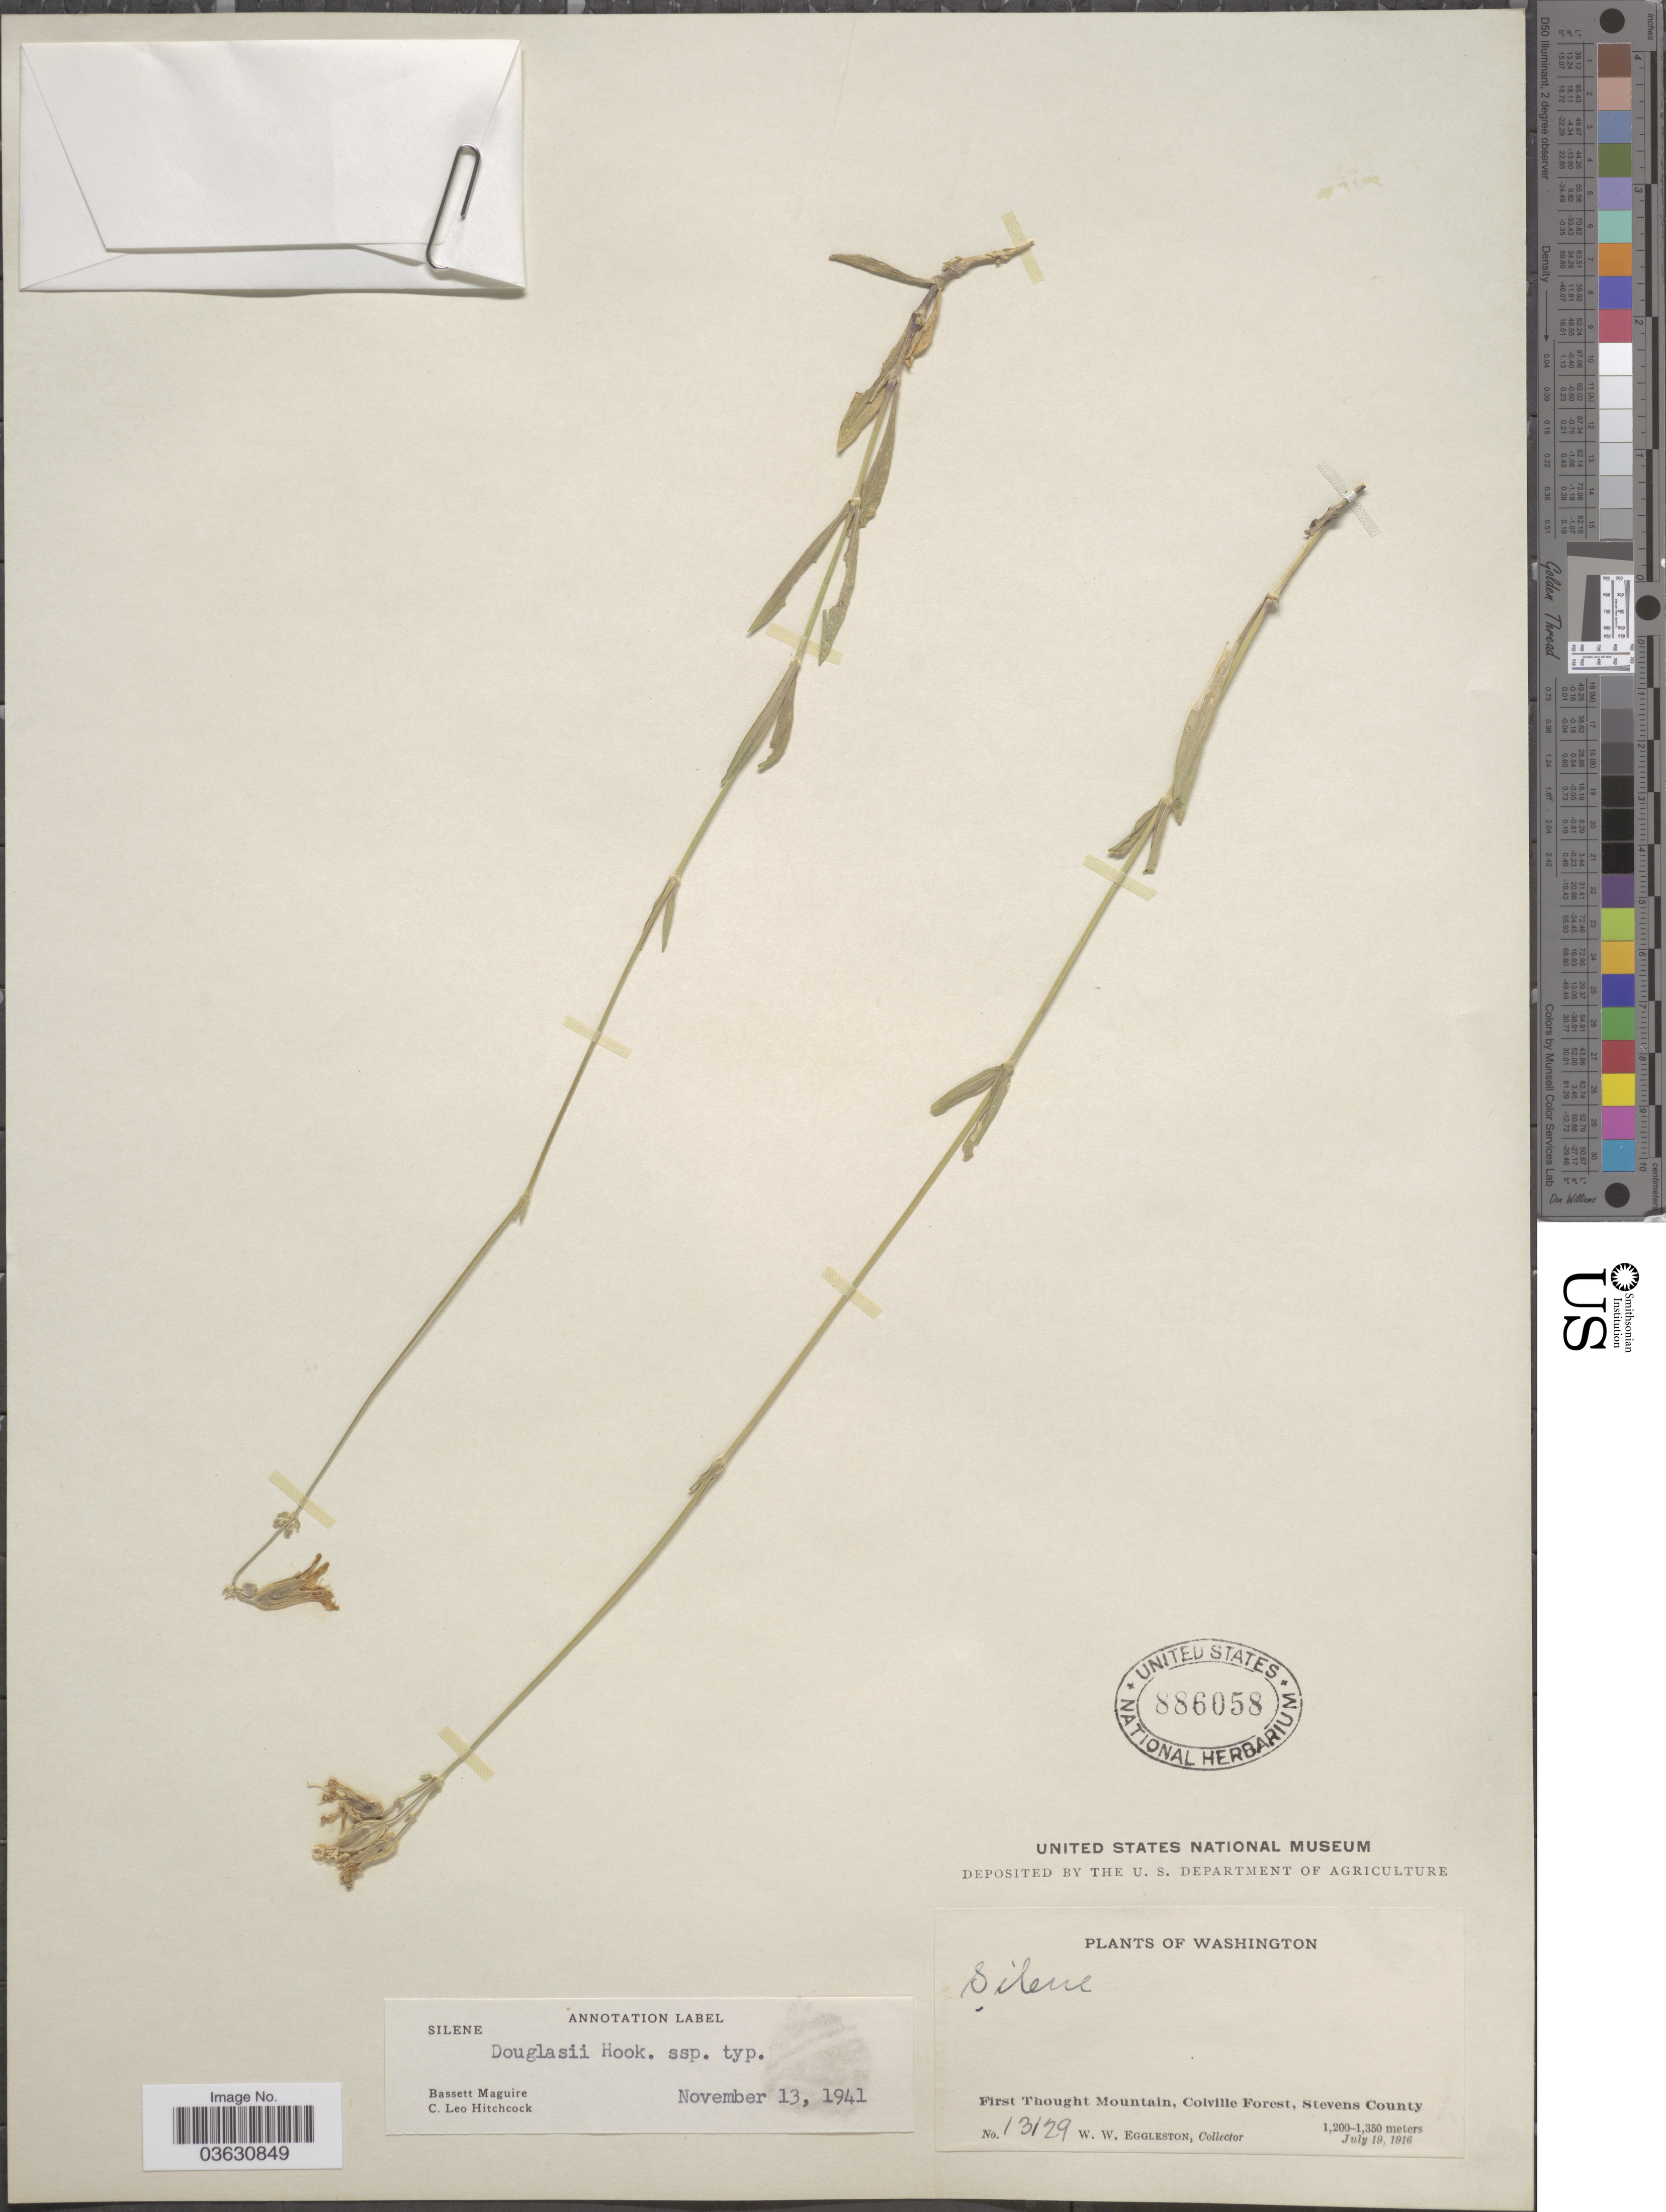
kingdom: Plantae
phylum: Tracheophyta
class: Magnoliopsida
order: Caryophyllales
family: Caryophyllaceae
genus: Silene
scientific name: Silene douglasii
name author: Hook.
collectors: W. W. Eggleston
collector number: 13129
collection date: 1916-07-19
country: United States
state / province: Washington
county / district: Stevens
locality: First Thought Mountain, Coiville Forest, Stevens County.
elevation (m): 1200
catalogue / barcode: US 886058